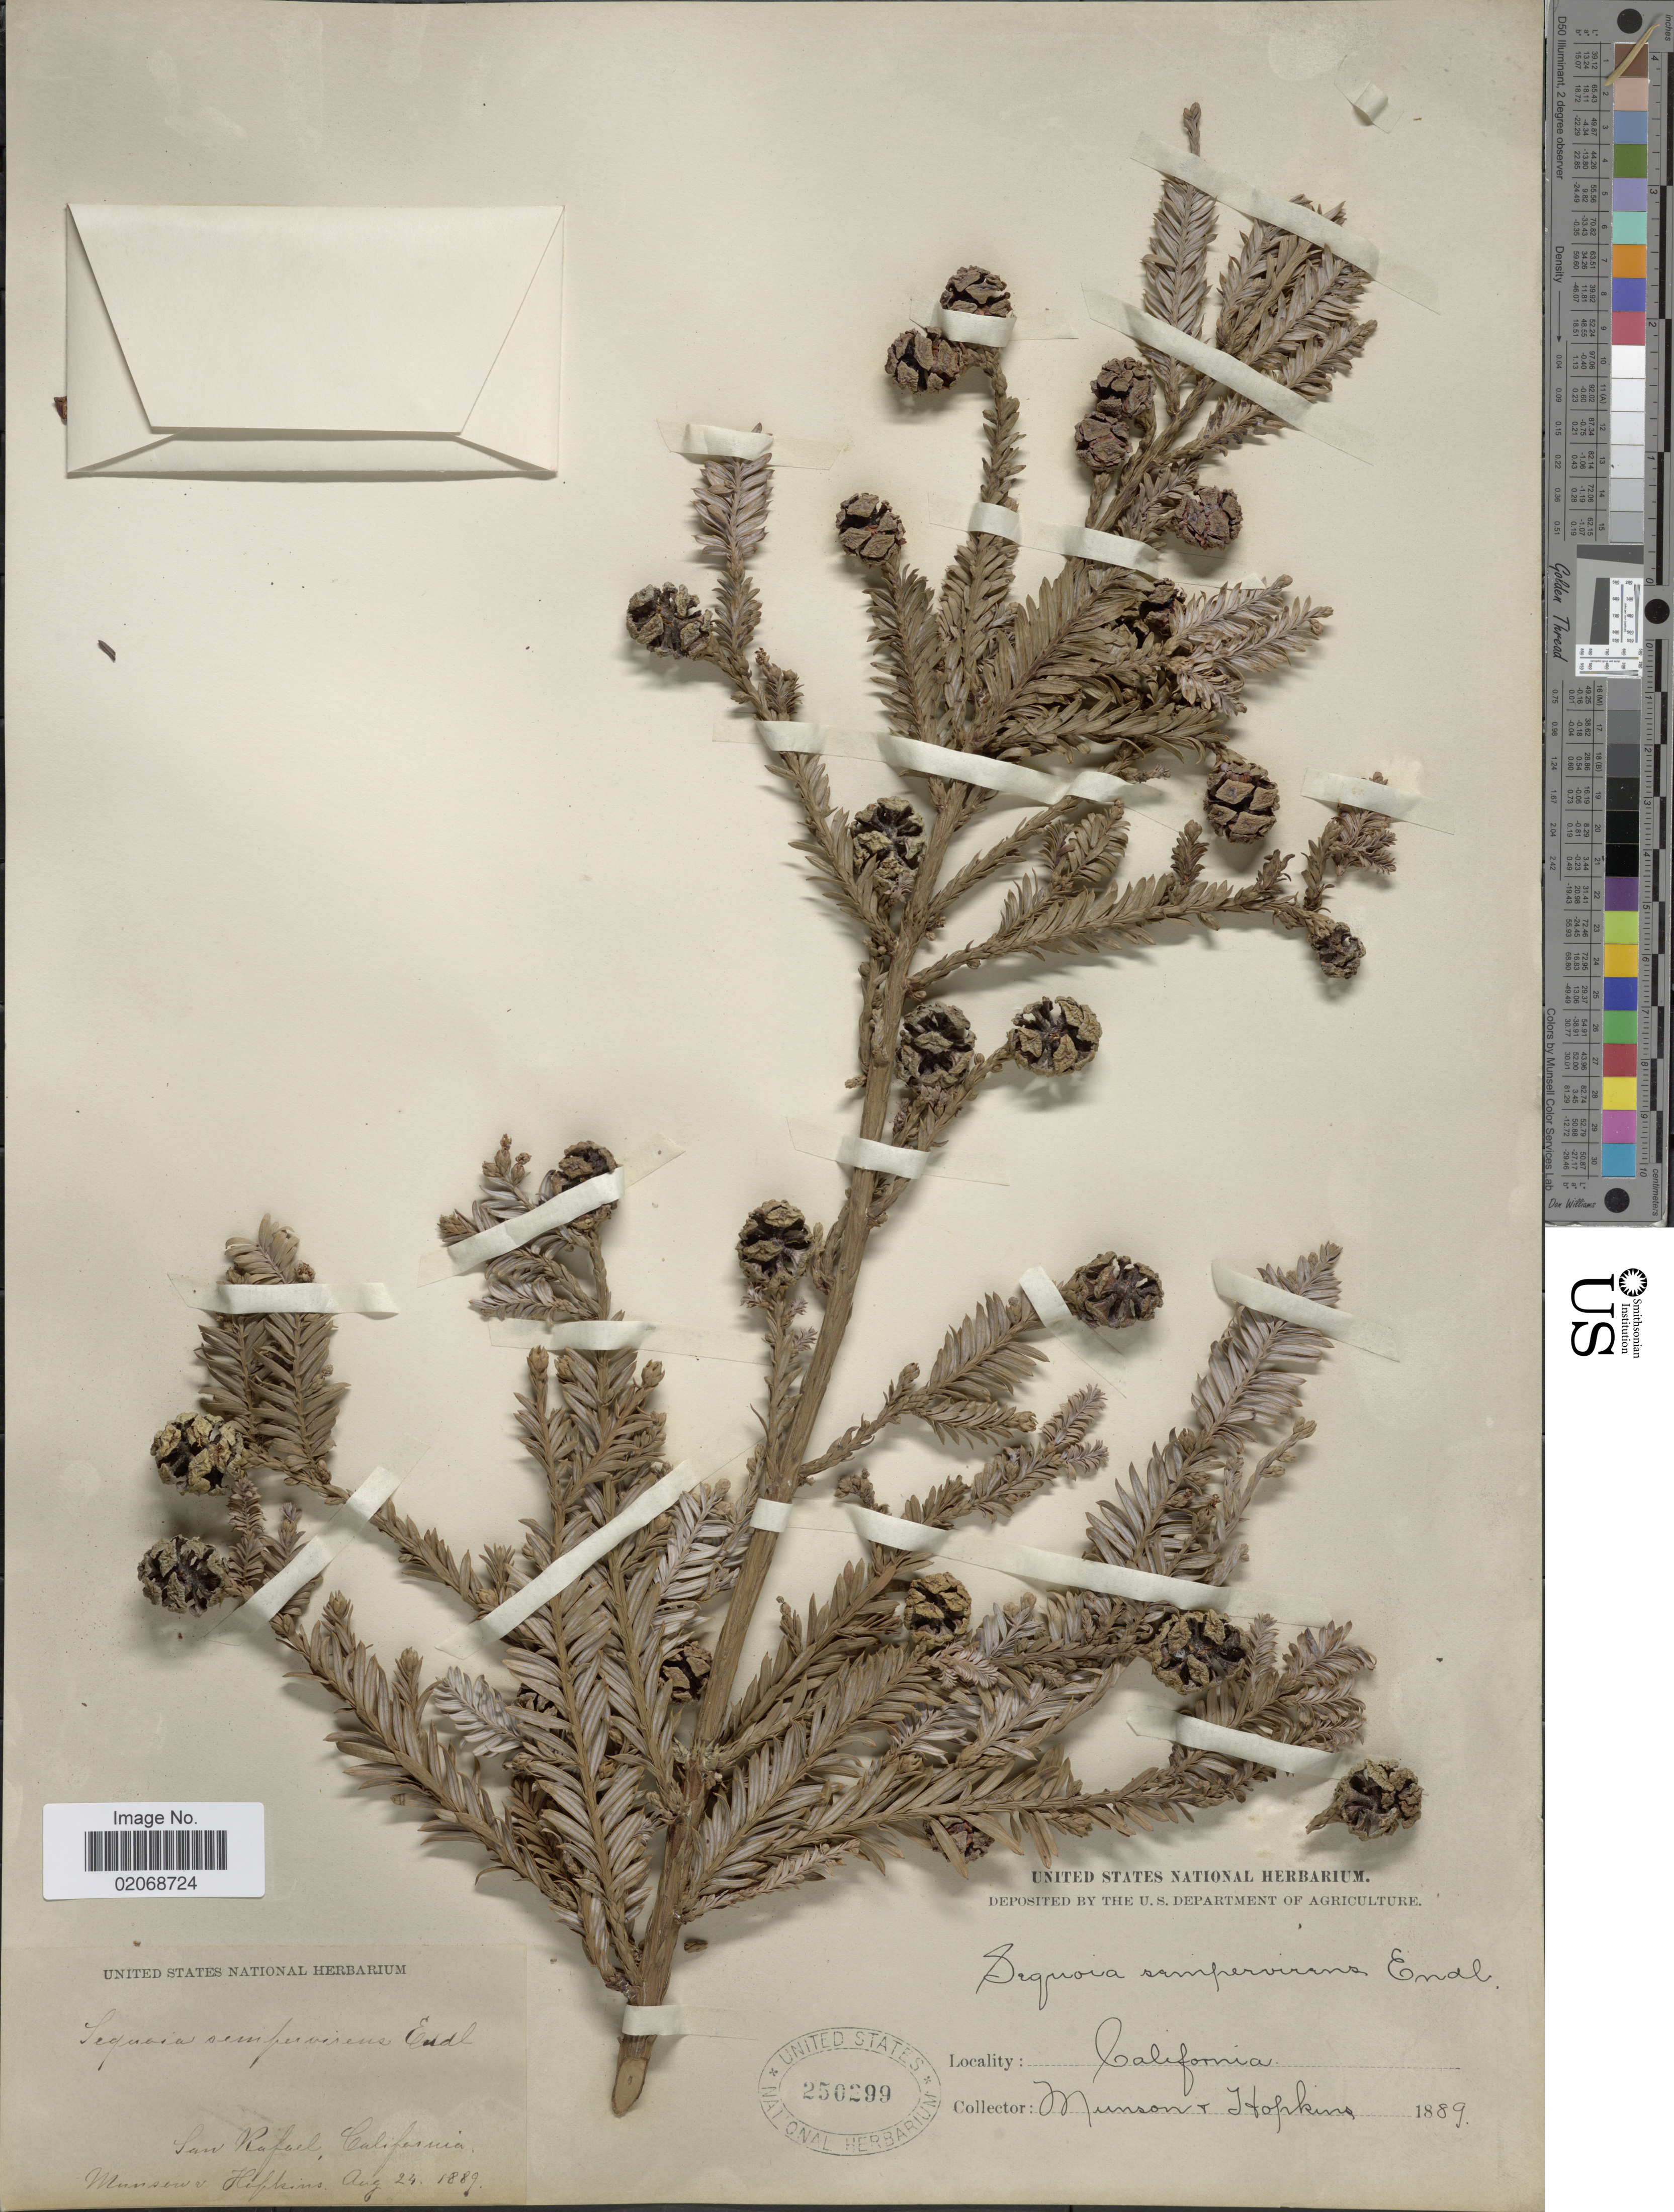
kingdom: Plantae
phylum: Tracheophyta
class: Pinopsida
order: Pinales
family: Cupressaceae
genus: Sequoia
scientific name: Sequoia sempervirens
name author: (D. Don) Endl.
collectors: -. Munson & -- Hopkins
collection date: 1889-08-24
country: United States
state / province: California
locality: San Rafael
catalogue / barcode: US 250299